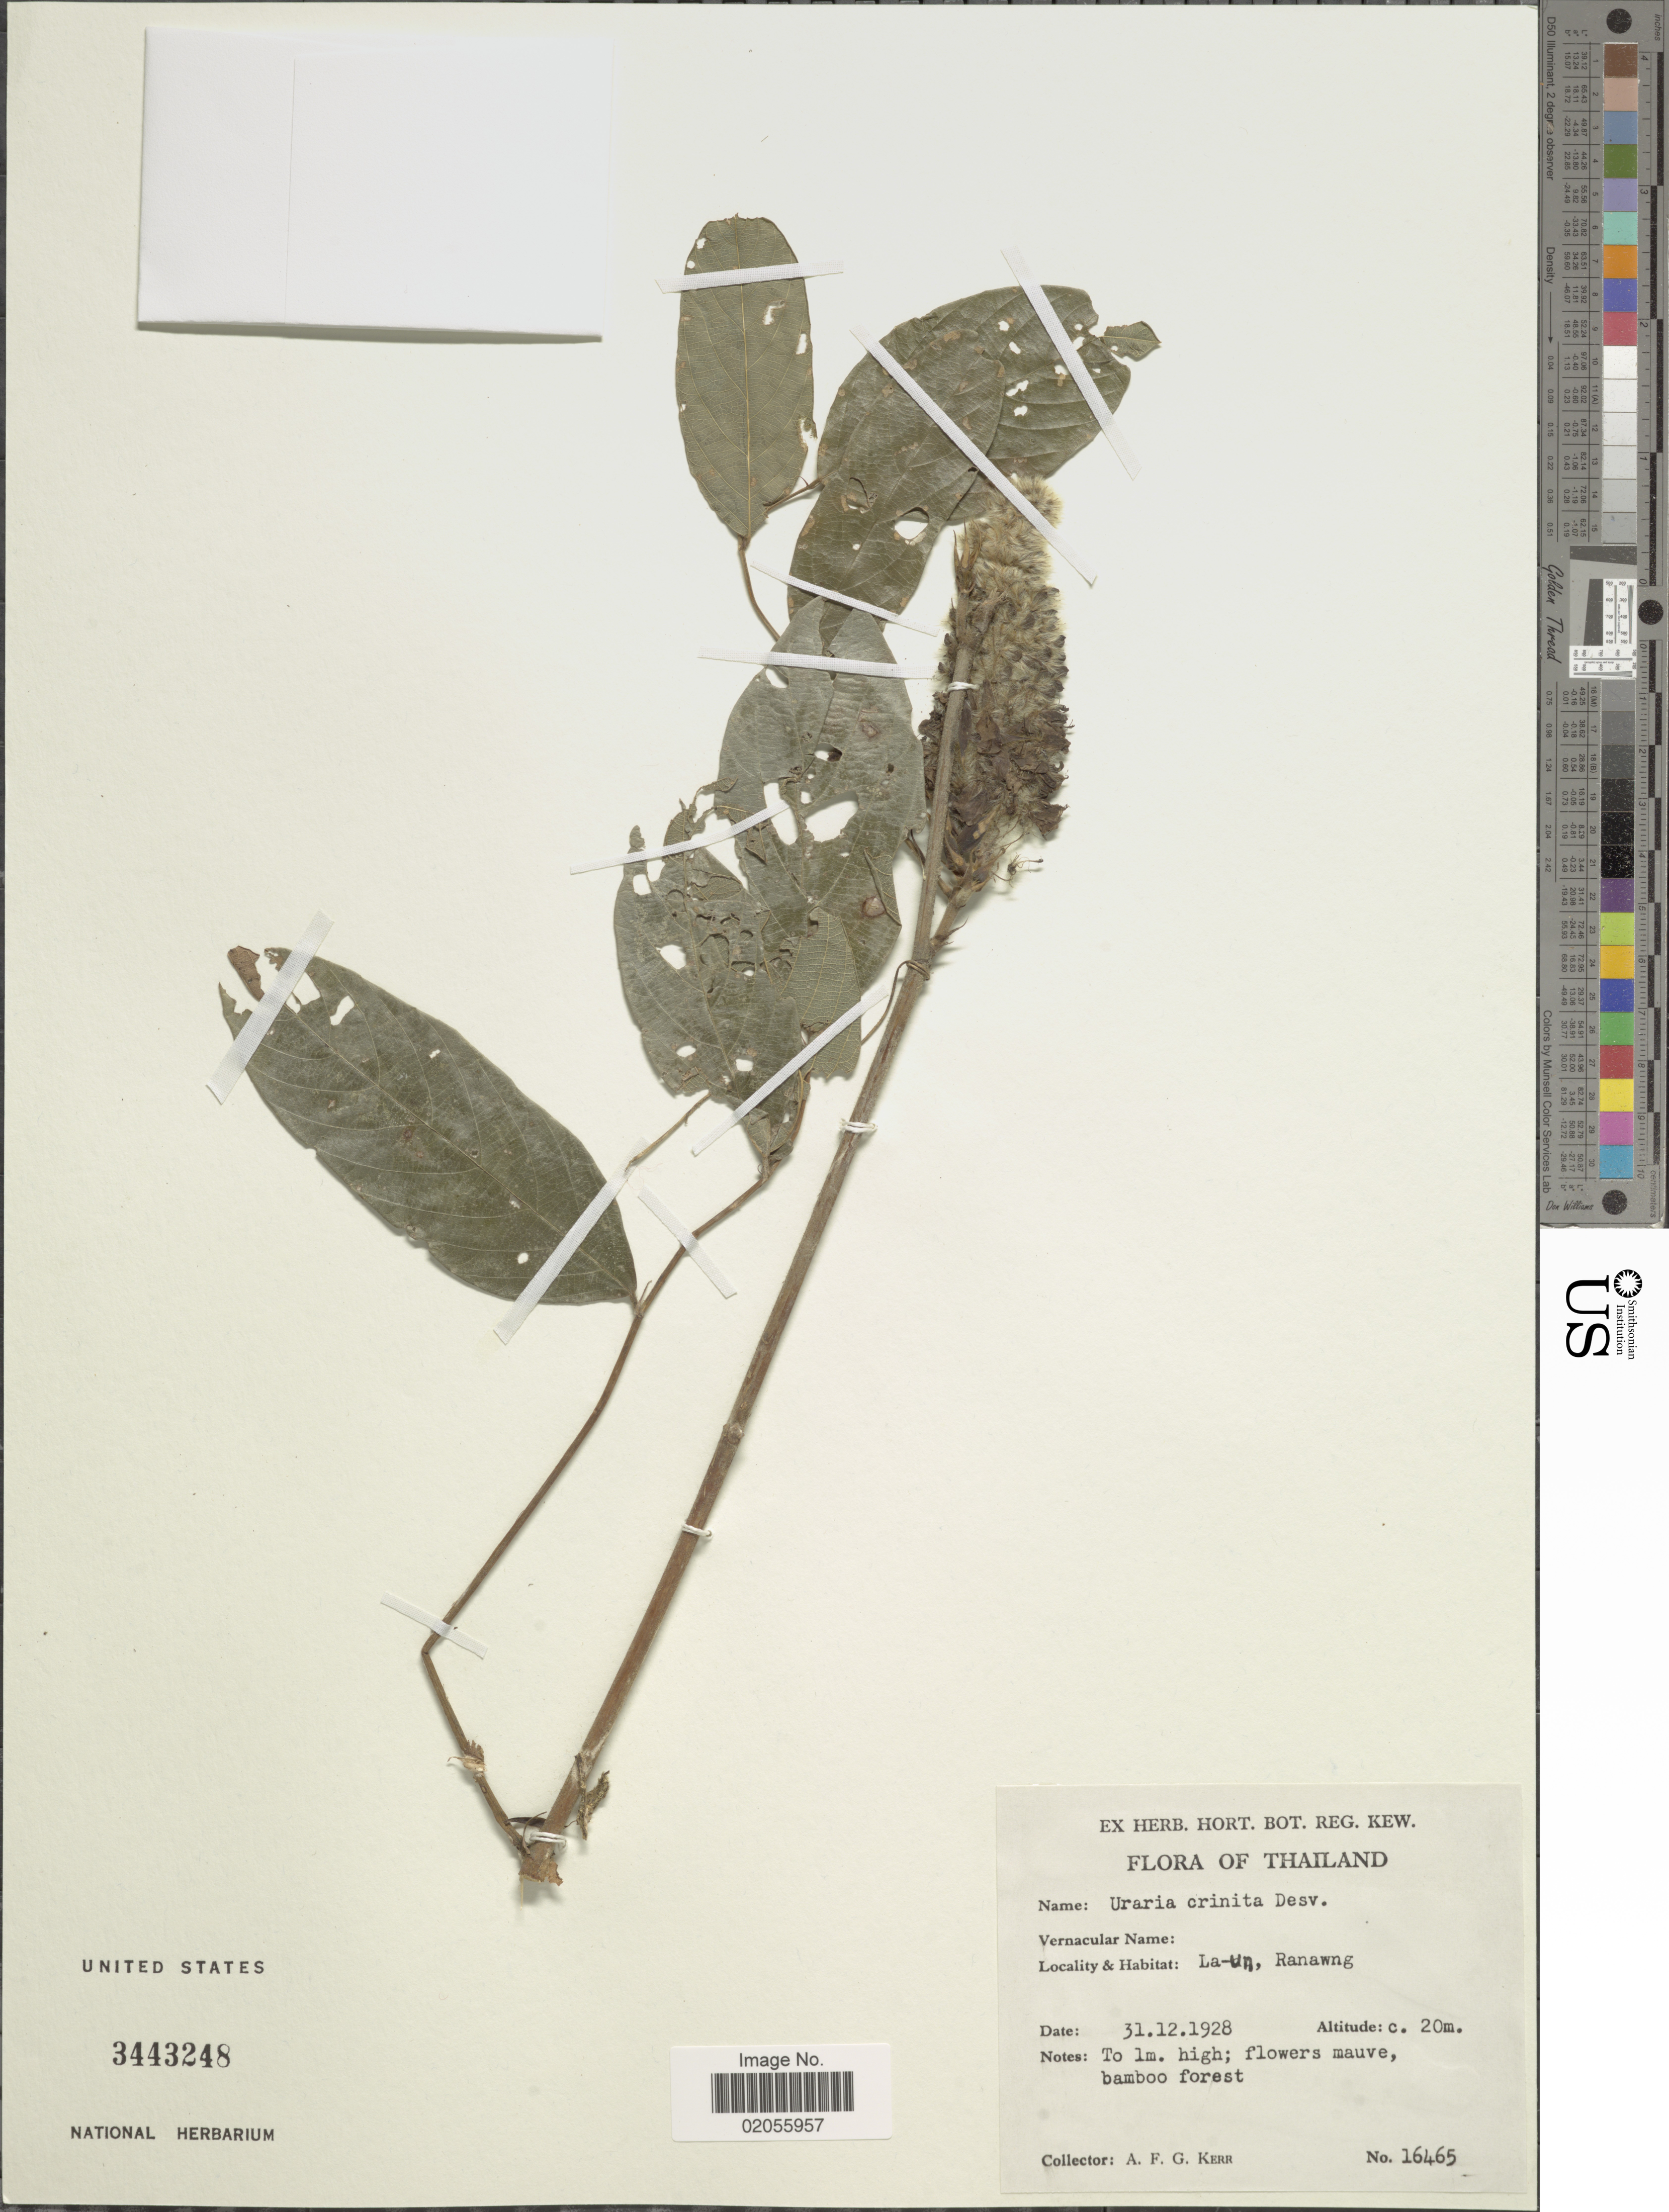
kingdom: Plantae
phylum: Tracheophyta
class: Magnoliopsida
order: Fabales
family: Fabaceae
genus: Uraria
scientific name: Uraria crinita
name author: (L.) Desv.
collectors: A. F. G. Kerr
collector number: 16465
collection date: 1928-12-31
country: Thailand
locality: La'Un, Ranawang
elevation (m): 20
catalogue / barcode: US 3443248